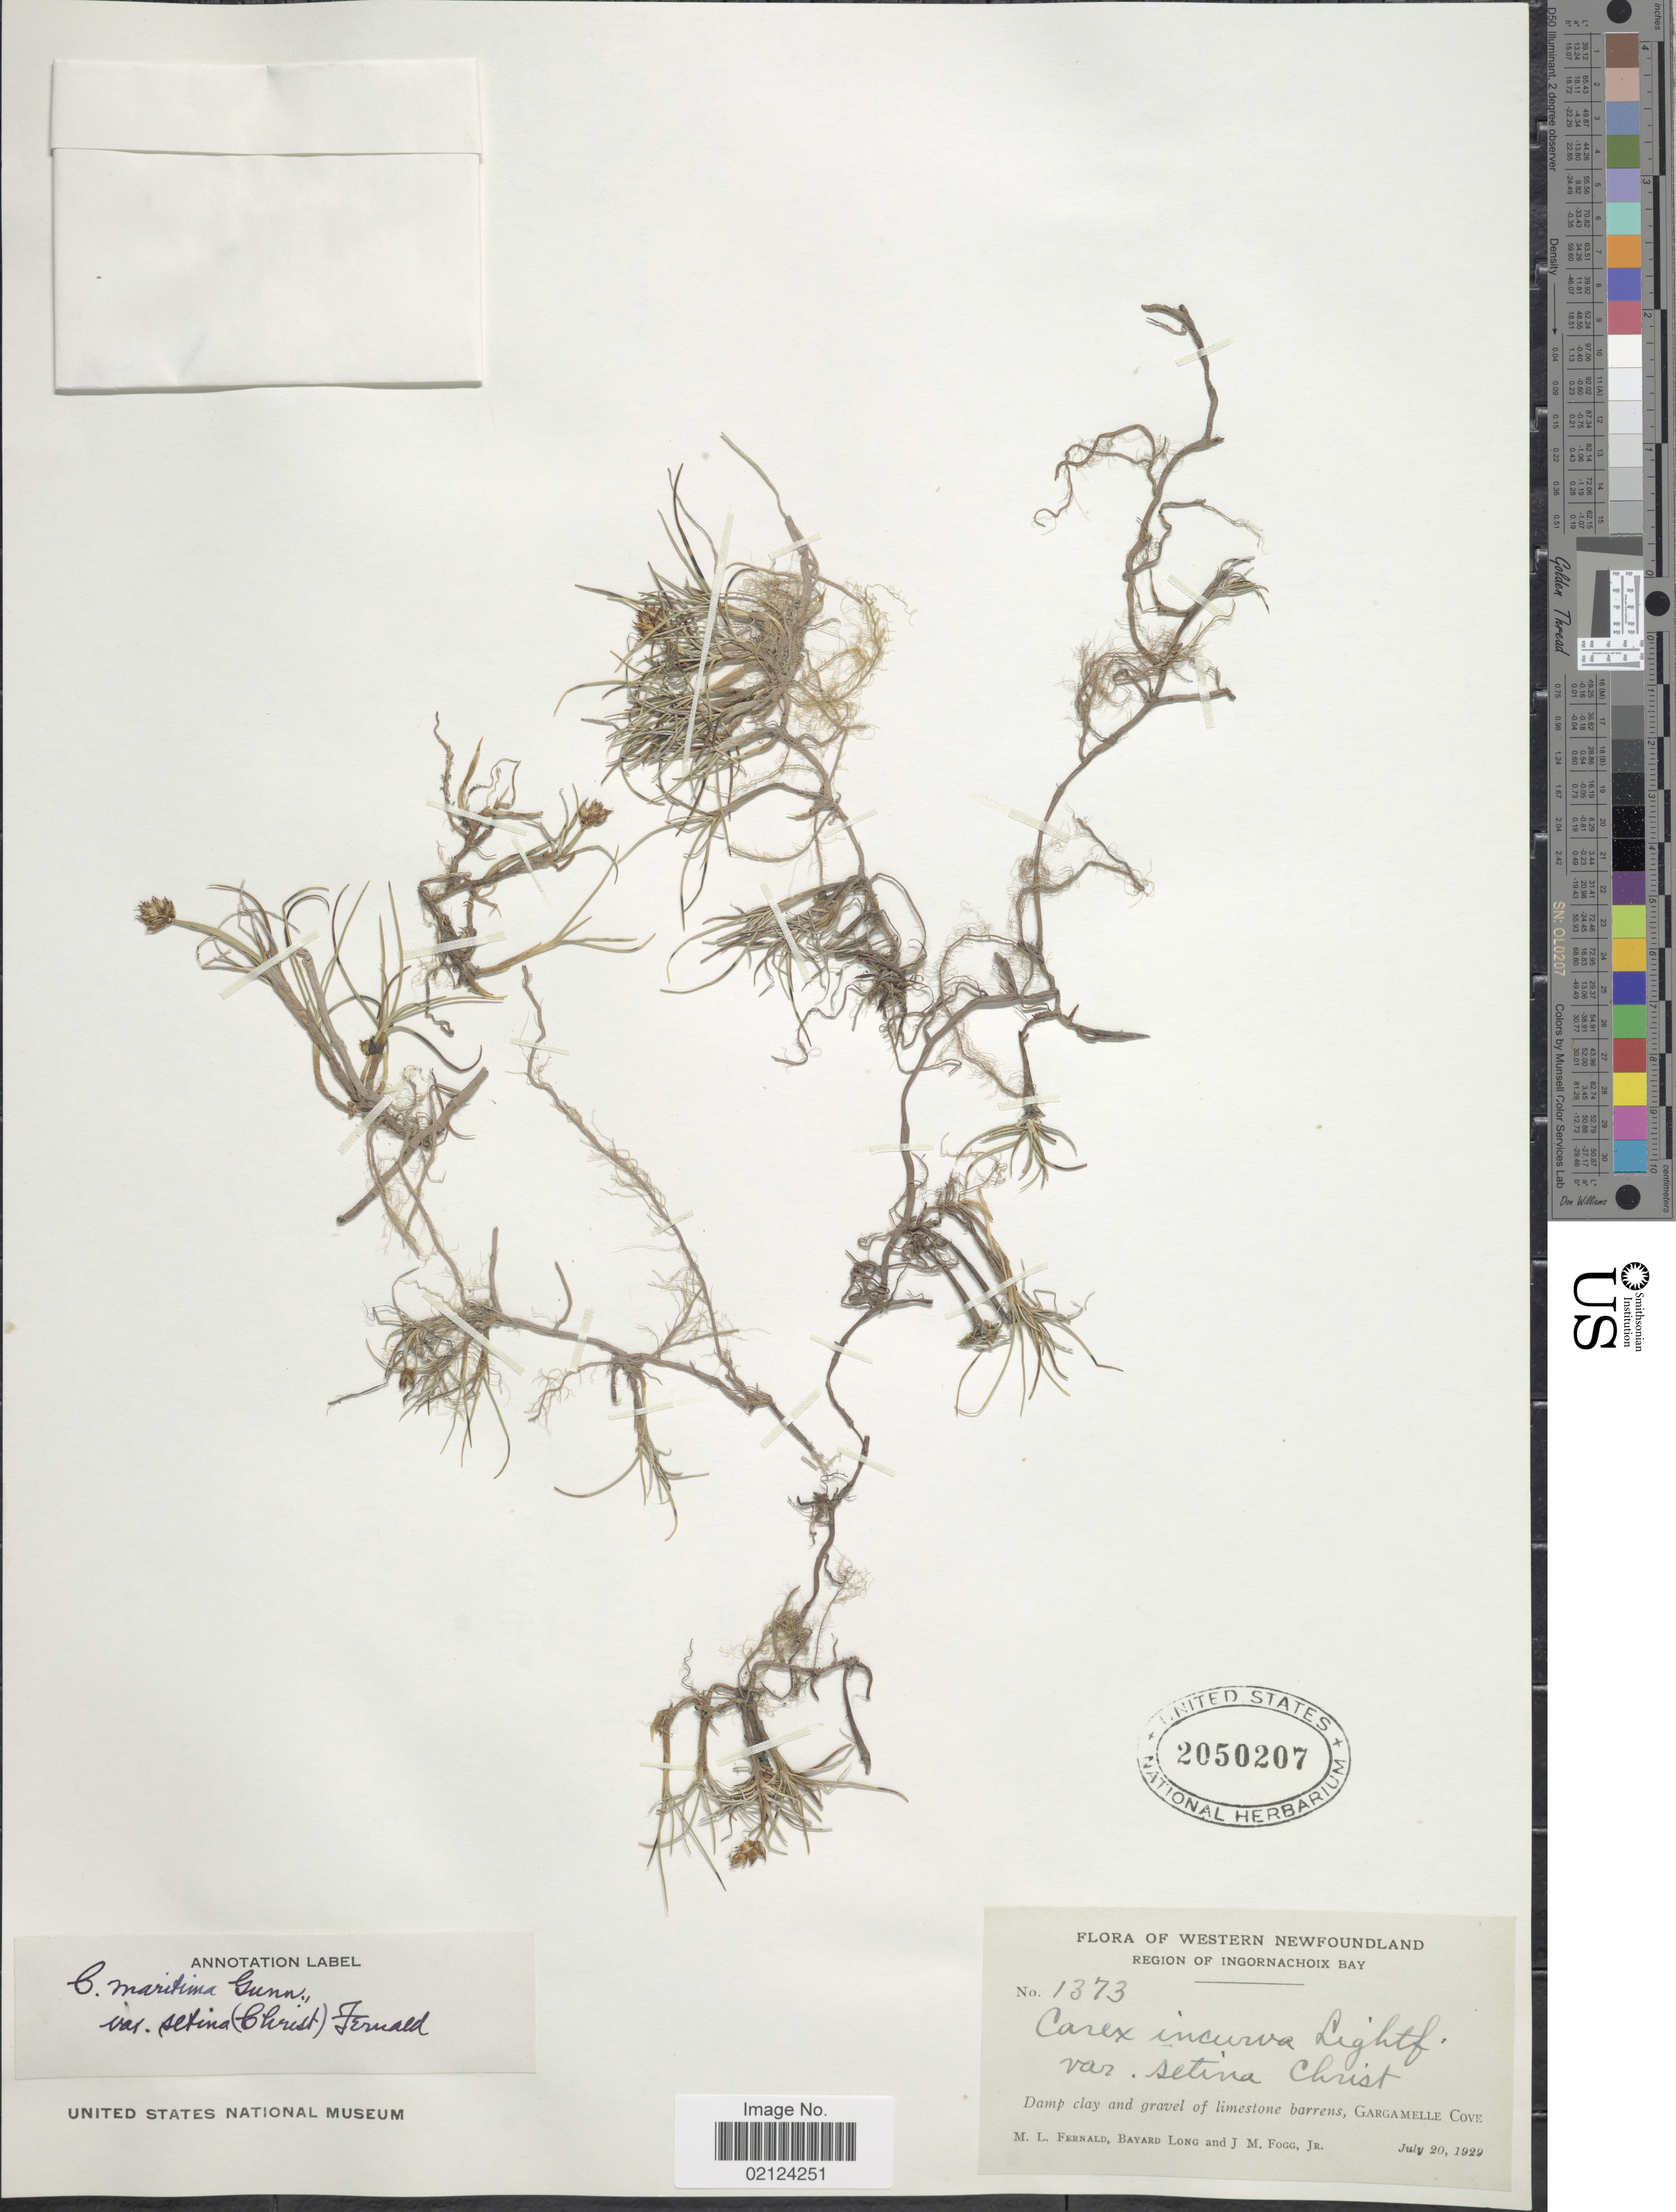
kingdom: Plantae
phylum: Tracheophyta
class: Liliopsida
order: Poales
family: Cyperaceae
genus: Carex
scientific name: Carex maritima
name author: Gunnerus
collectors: M. L. Fernald, B. Long & J. Fogg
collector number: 1373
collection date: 1922-07-20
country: Canada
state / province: Newfoundland and Labrador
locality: Western Newfoundland, Gargamelle Cove. Region of Ingornachoix Bay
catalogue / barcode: US 2050207